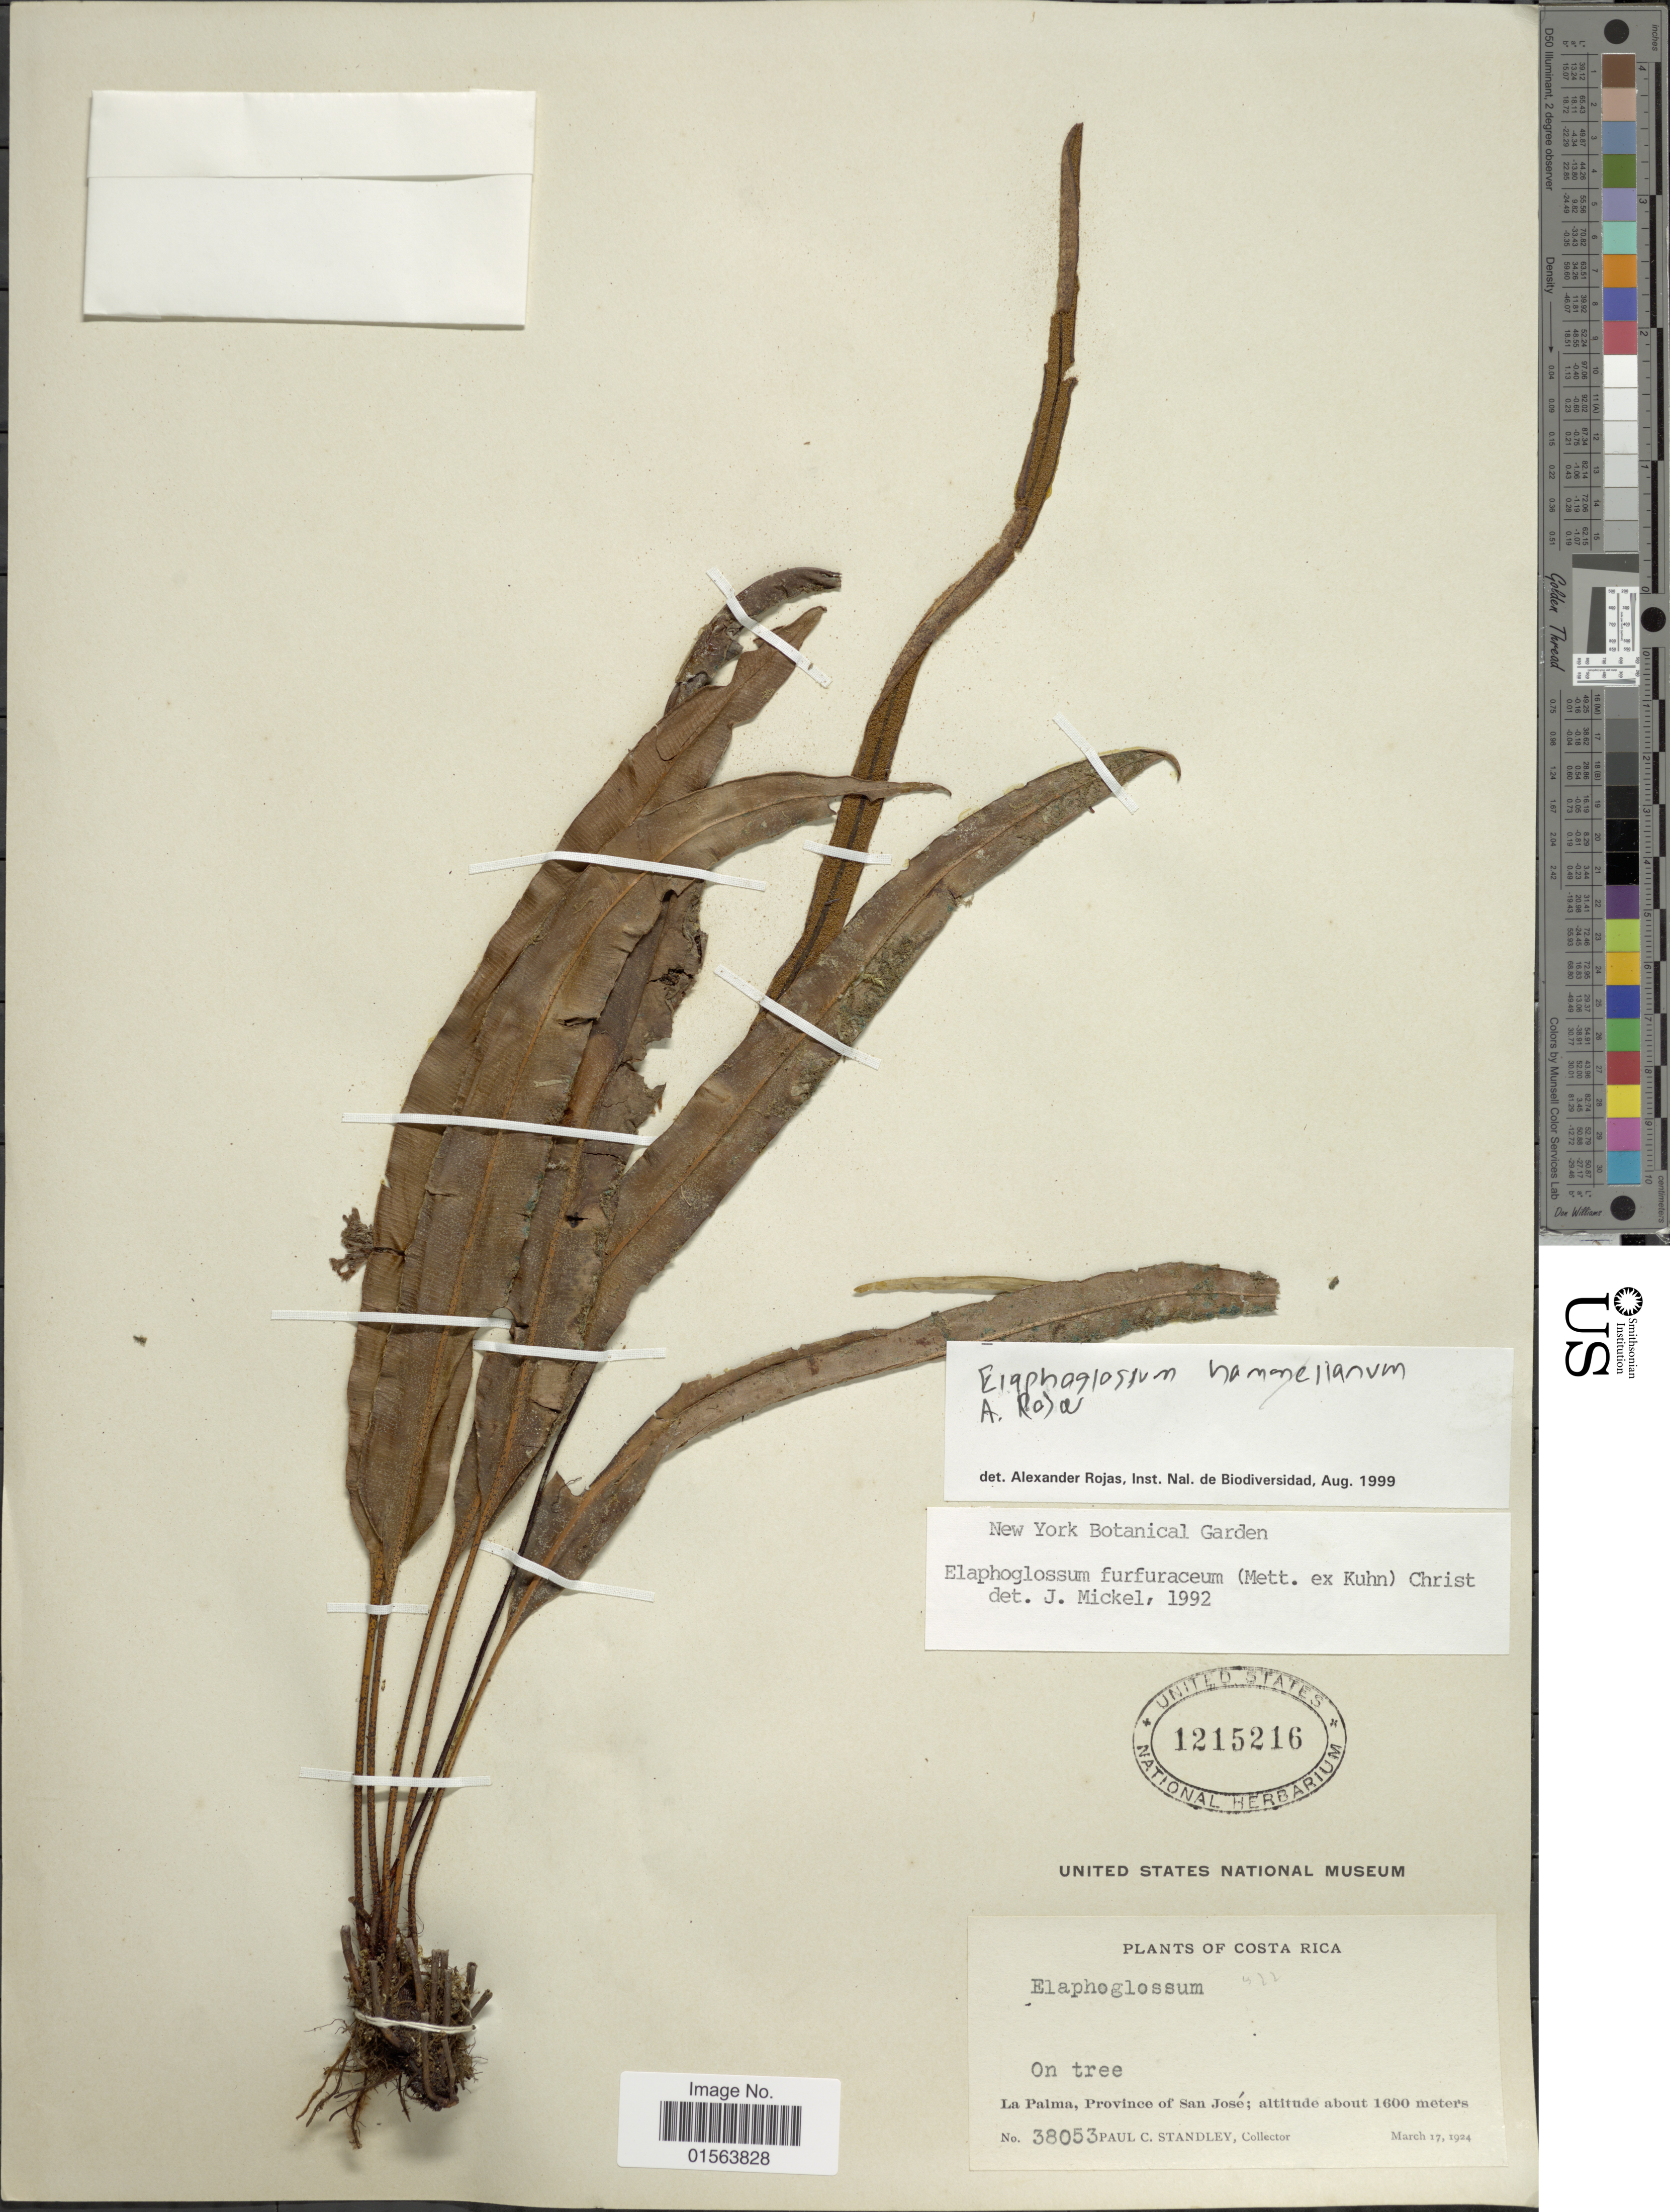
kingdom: Plantae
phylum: Tracheophyta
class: Polypodiopsida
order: Polypodiales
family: Dryopteridaceae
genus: Elaphoglossum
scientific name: Elaphoglossum hammelianum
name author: A. Rojas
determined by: Matos, F. B.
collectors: P. C. Standley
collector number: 38053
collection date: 1924-03-17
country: Costa Rica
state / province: San José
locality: La Palma, province of San Jose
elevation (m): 1600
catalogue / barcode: US 1215216